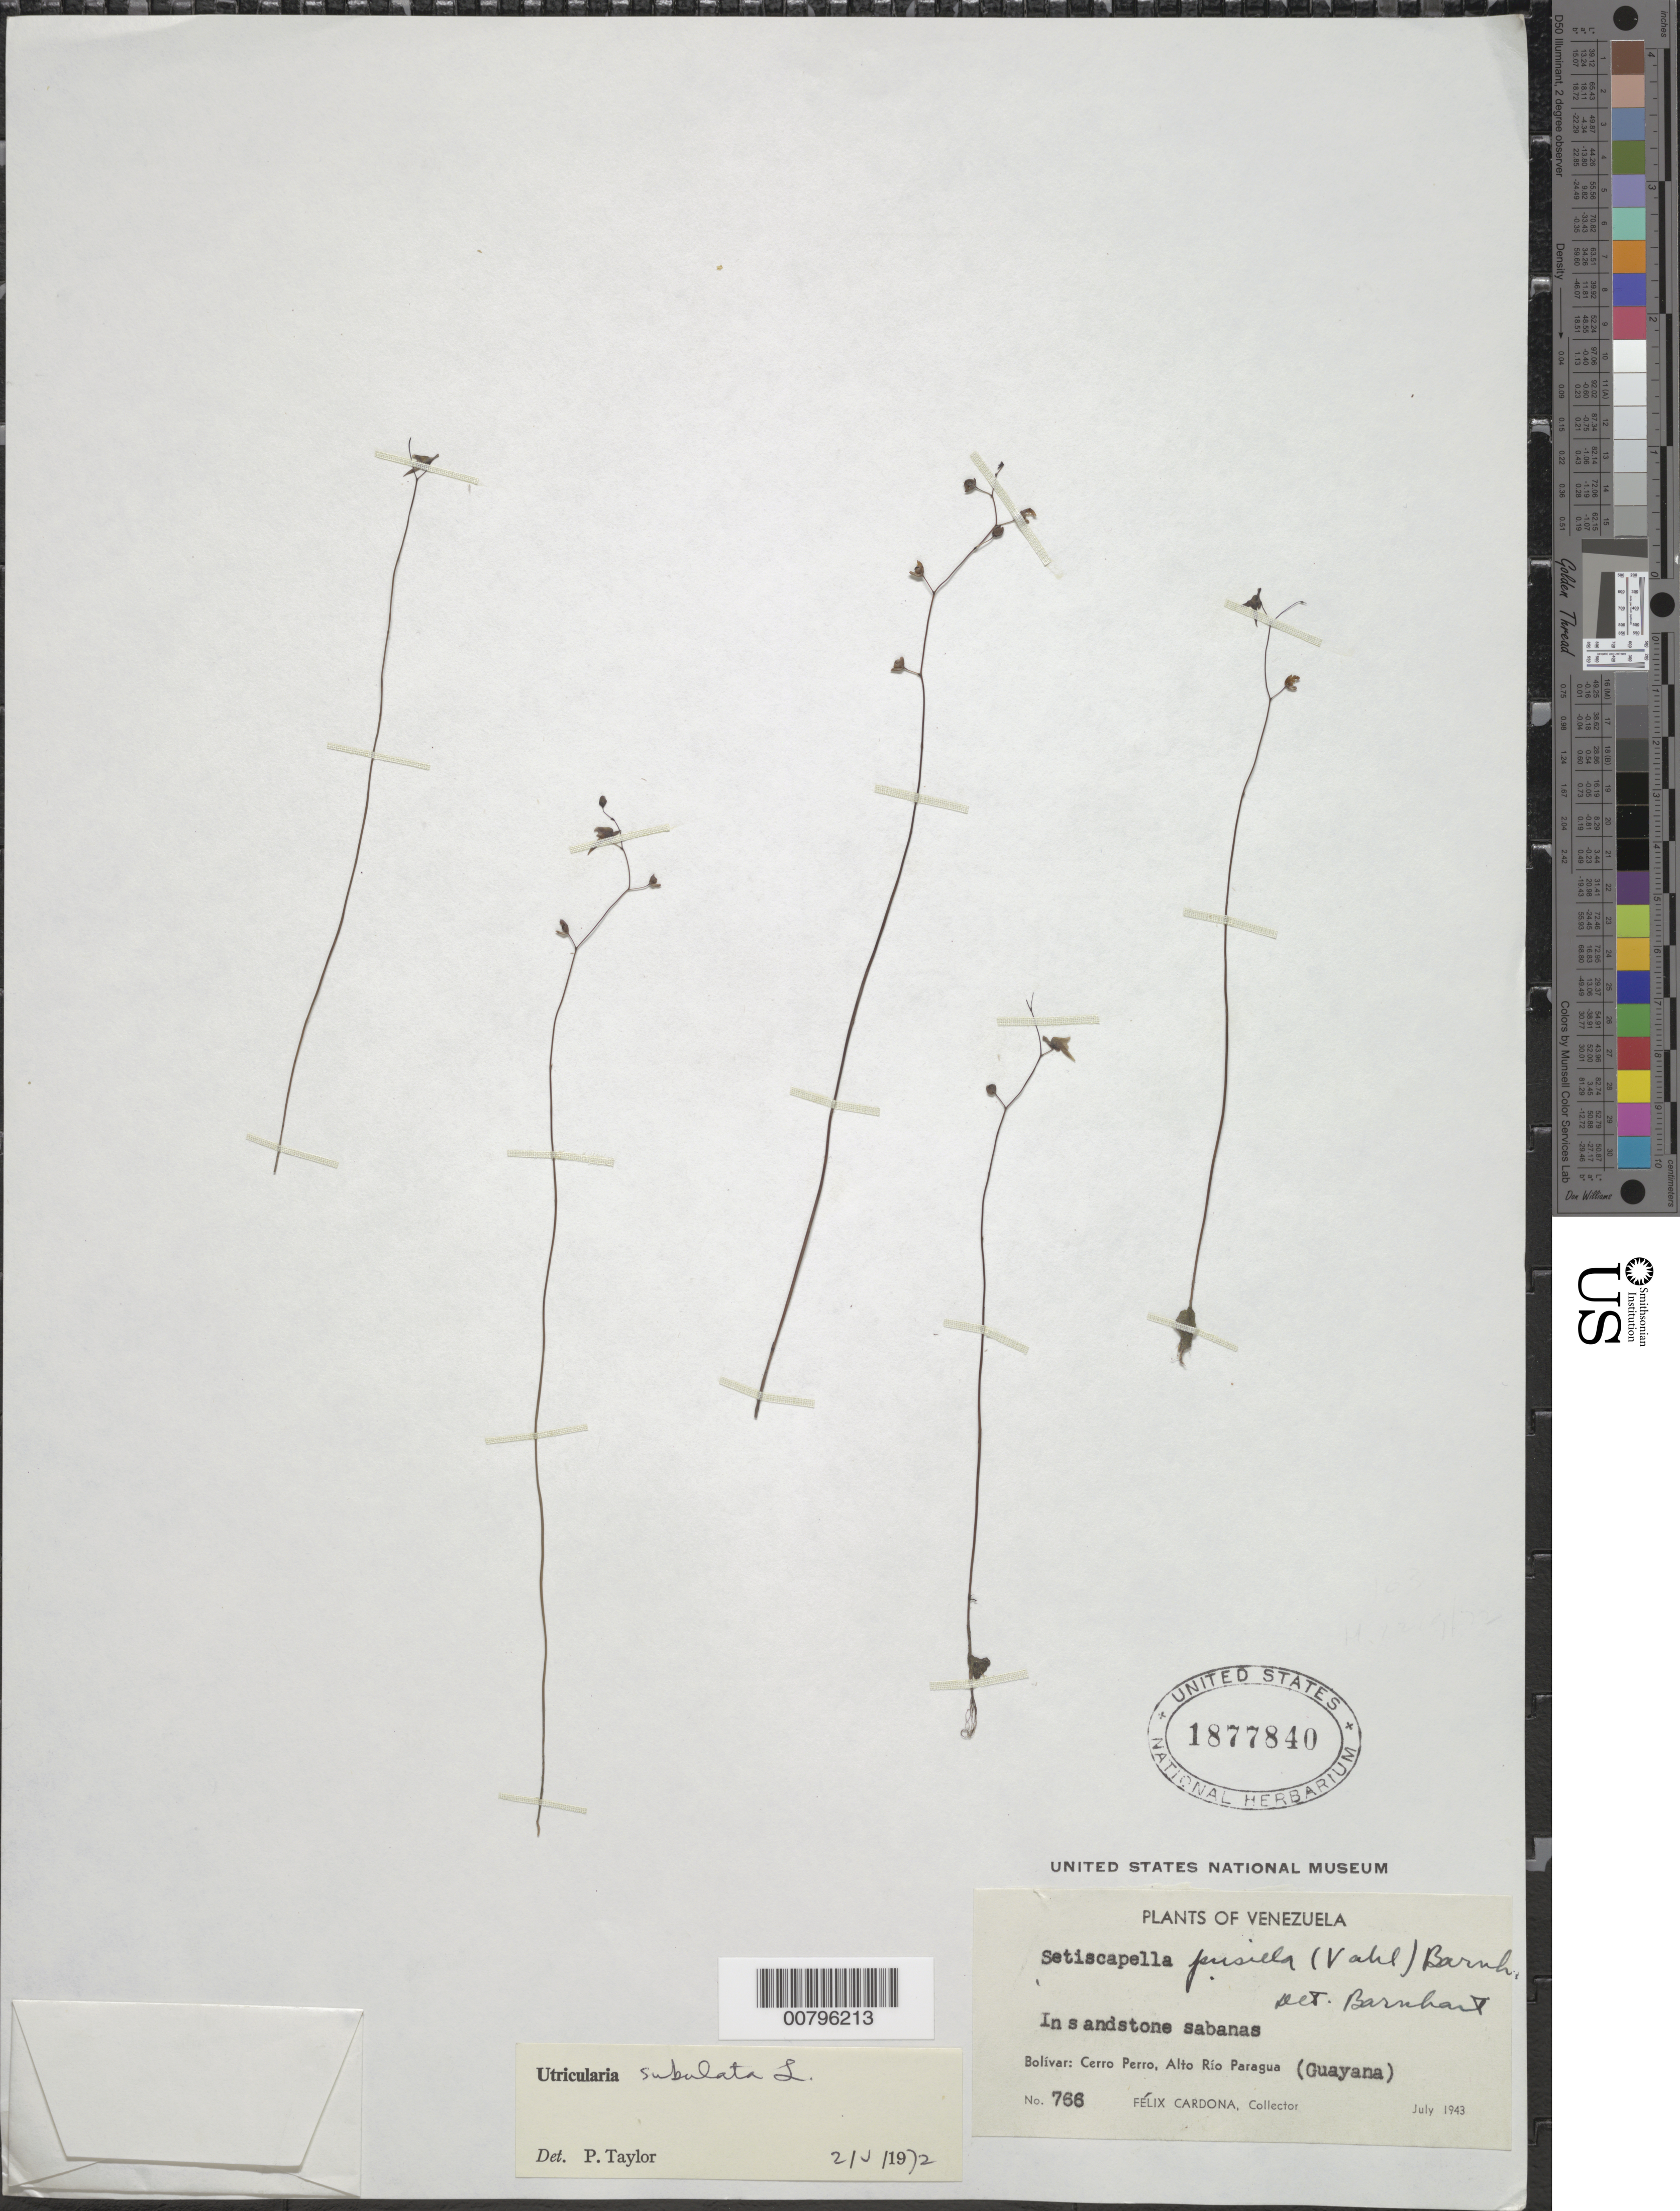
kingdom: Plantae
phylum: Tracheophyta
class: Magnoliopsida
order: Lamiales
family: Lentibulariaceae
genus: Utricularia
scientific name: Utricularia subulata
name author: L.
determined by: Taylor, P.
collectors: F. Cardona Puig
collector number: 766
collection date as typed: Jul-43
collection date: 1943-07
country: Venezuela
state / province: Bolívar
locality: Alto Río Paragua, Cerro Perro (Guayana)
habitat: Sandstone savanna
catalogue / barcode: US 1877840